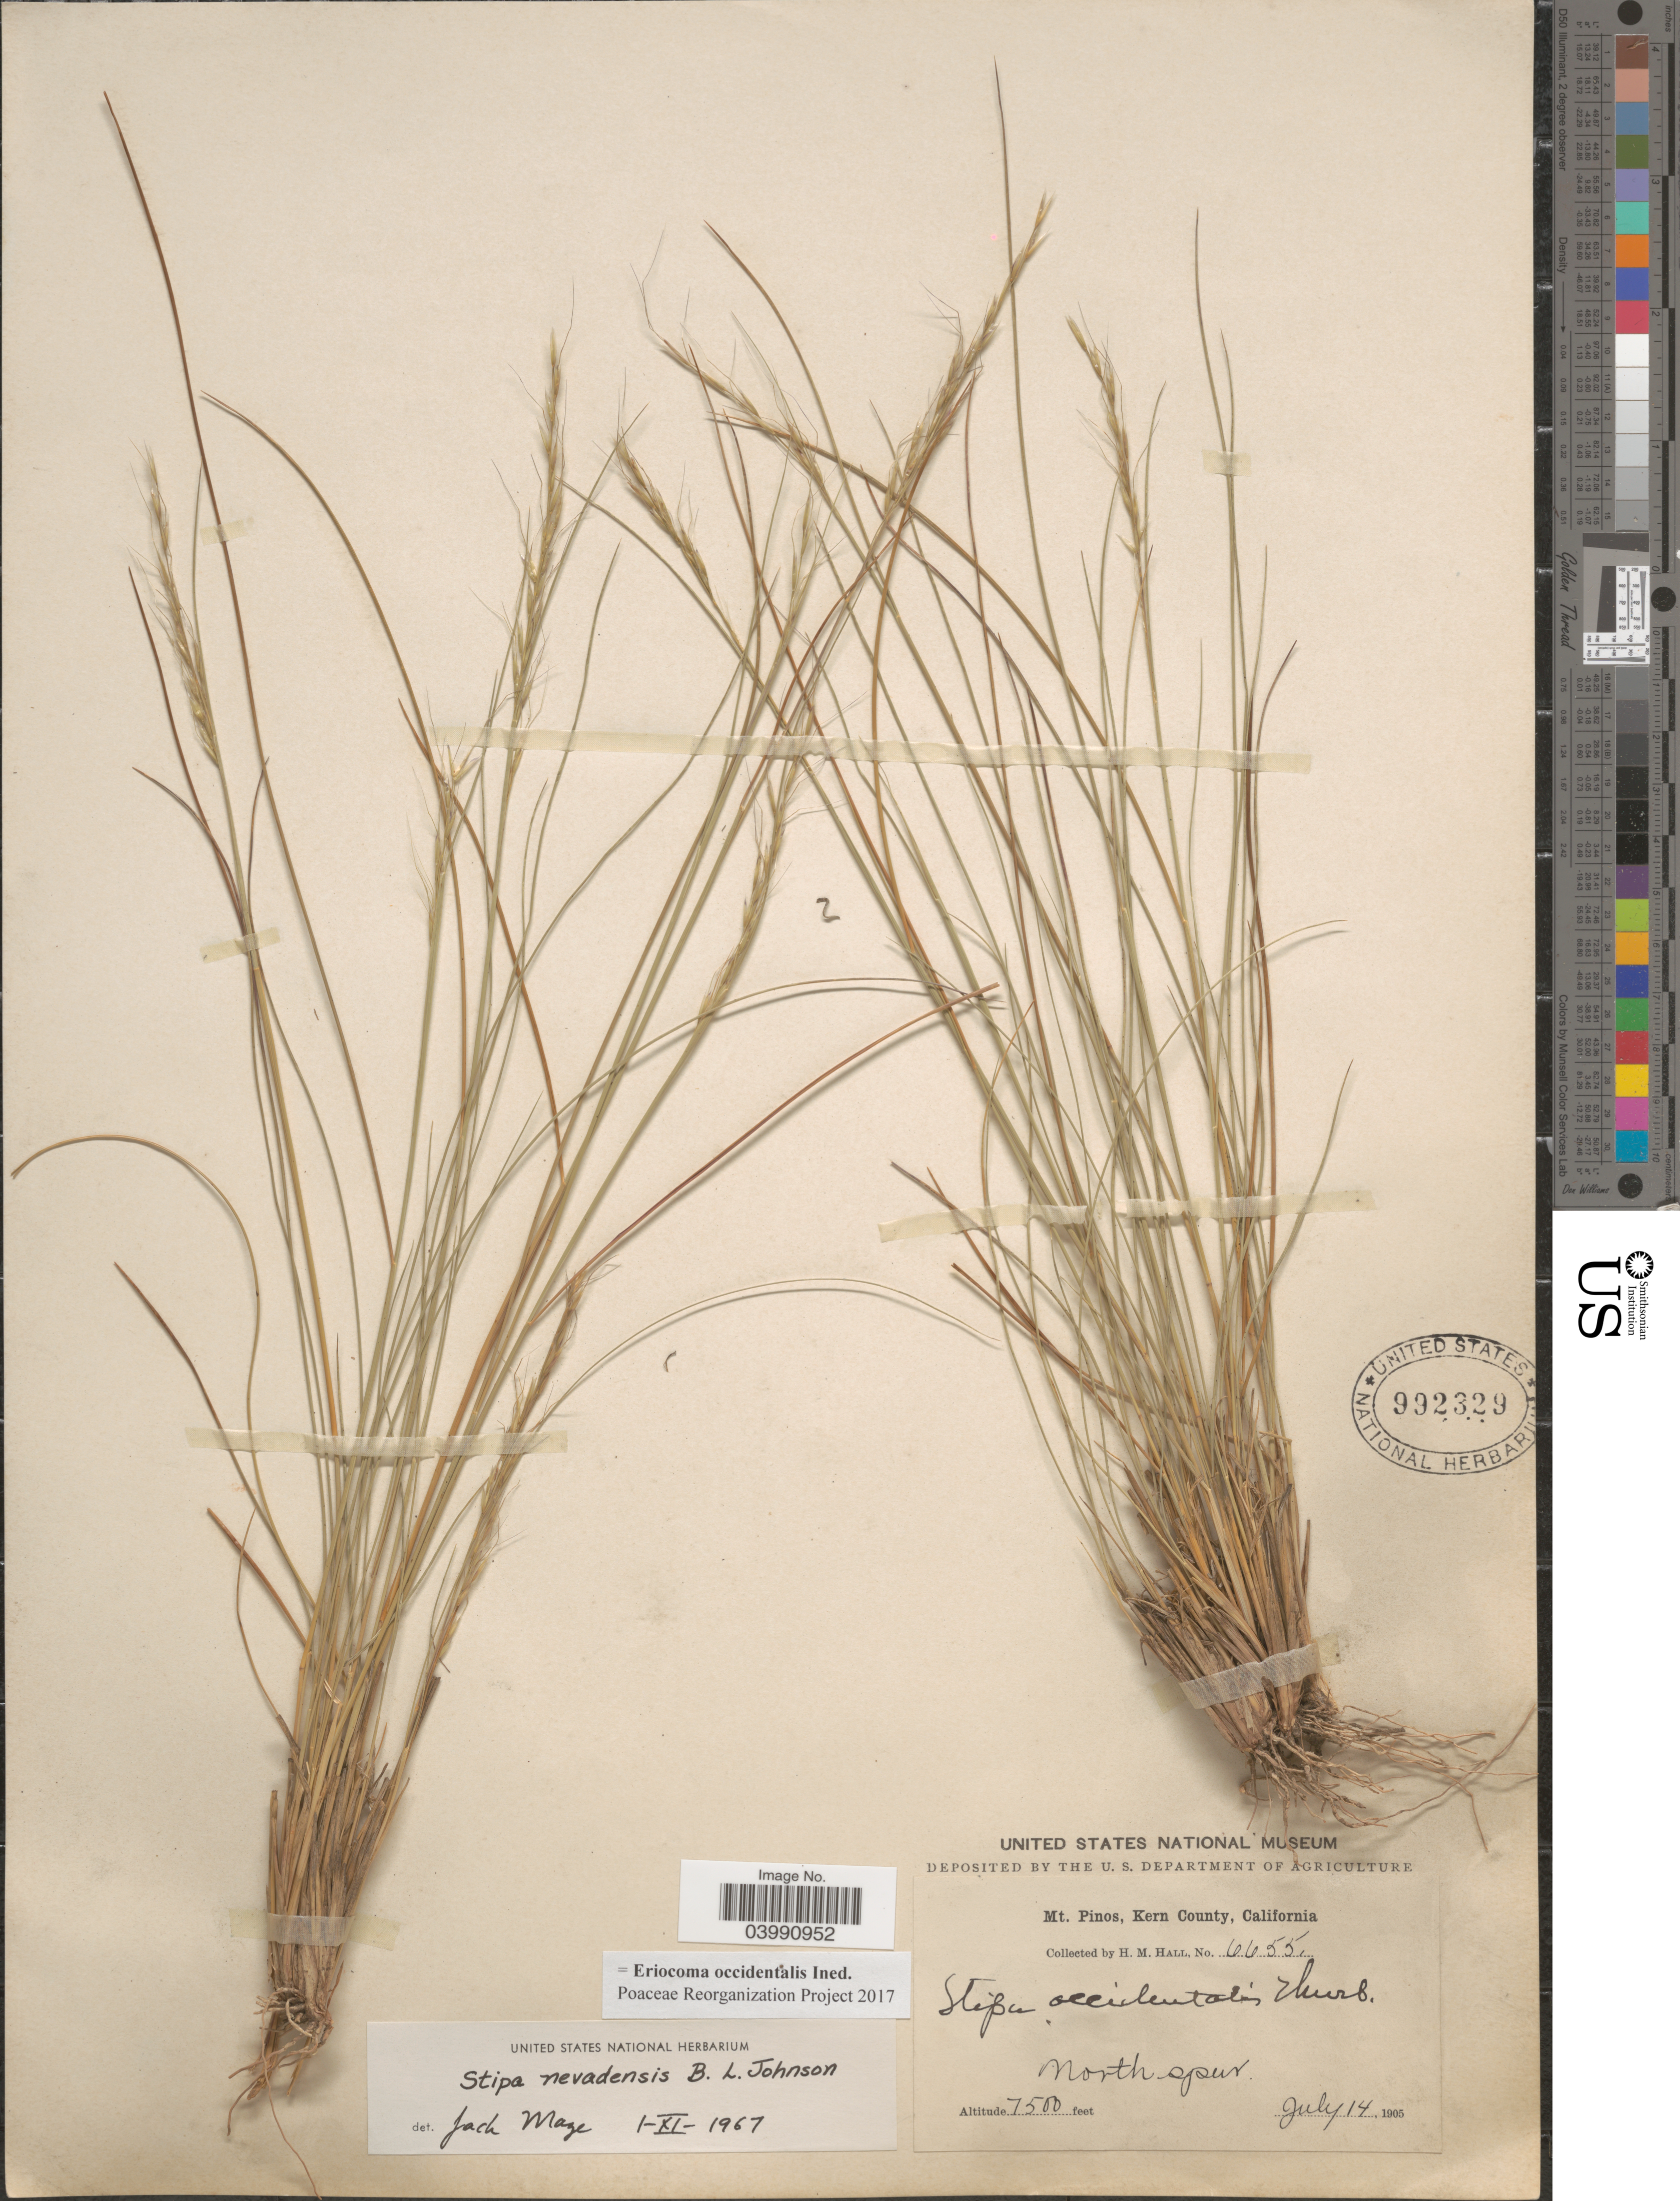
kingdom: Plantae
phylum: Tracheophyta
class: Liliopsida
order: Poales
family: Poaceae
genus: Eriocoma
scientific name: Eriocoma occidentalis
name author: (Thurb. ex S. Watson) Romasch.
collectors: H. M. Hall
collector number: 6655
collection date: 1905-07-14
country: United States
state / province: California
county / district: Kern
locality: Mt. Pinos, Kern County. North spur.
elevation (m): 2286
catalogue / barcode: US 992329